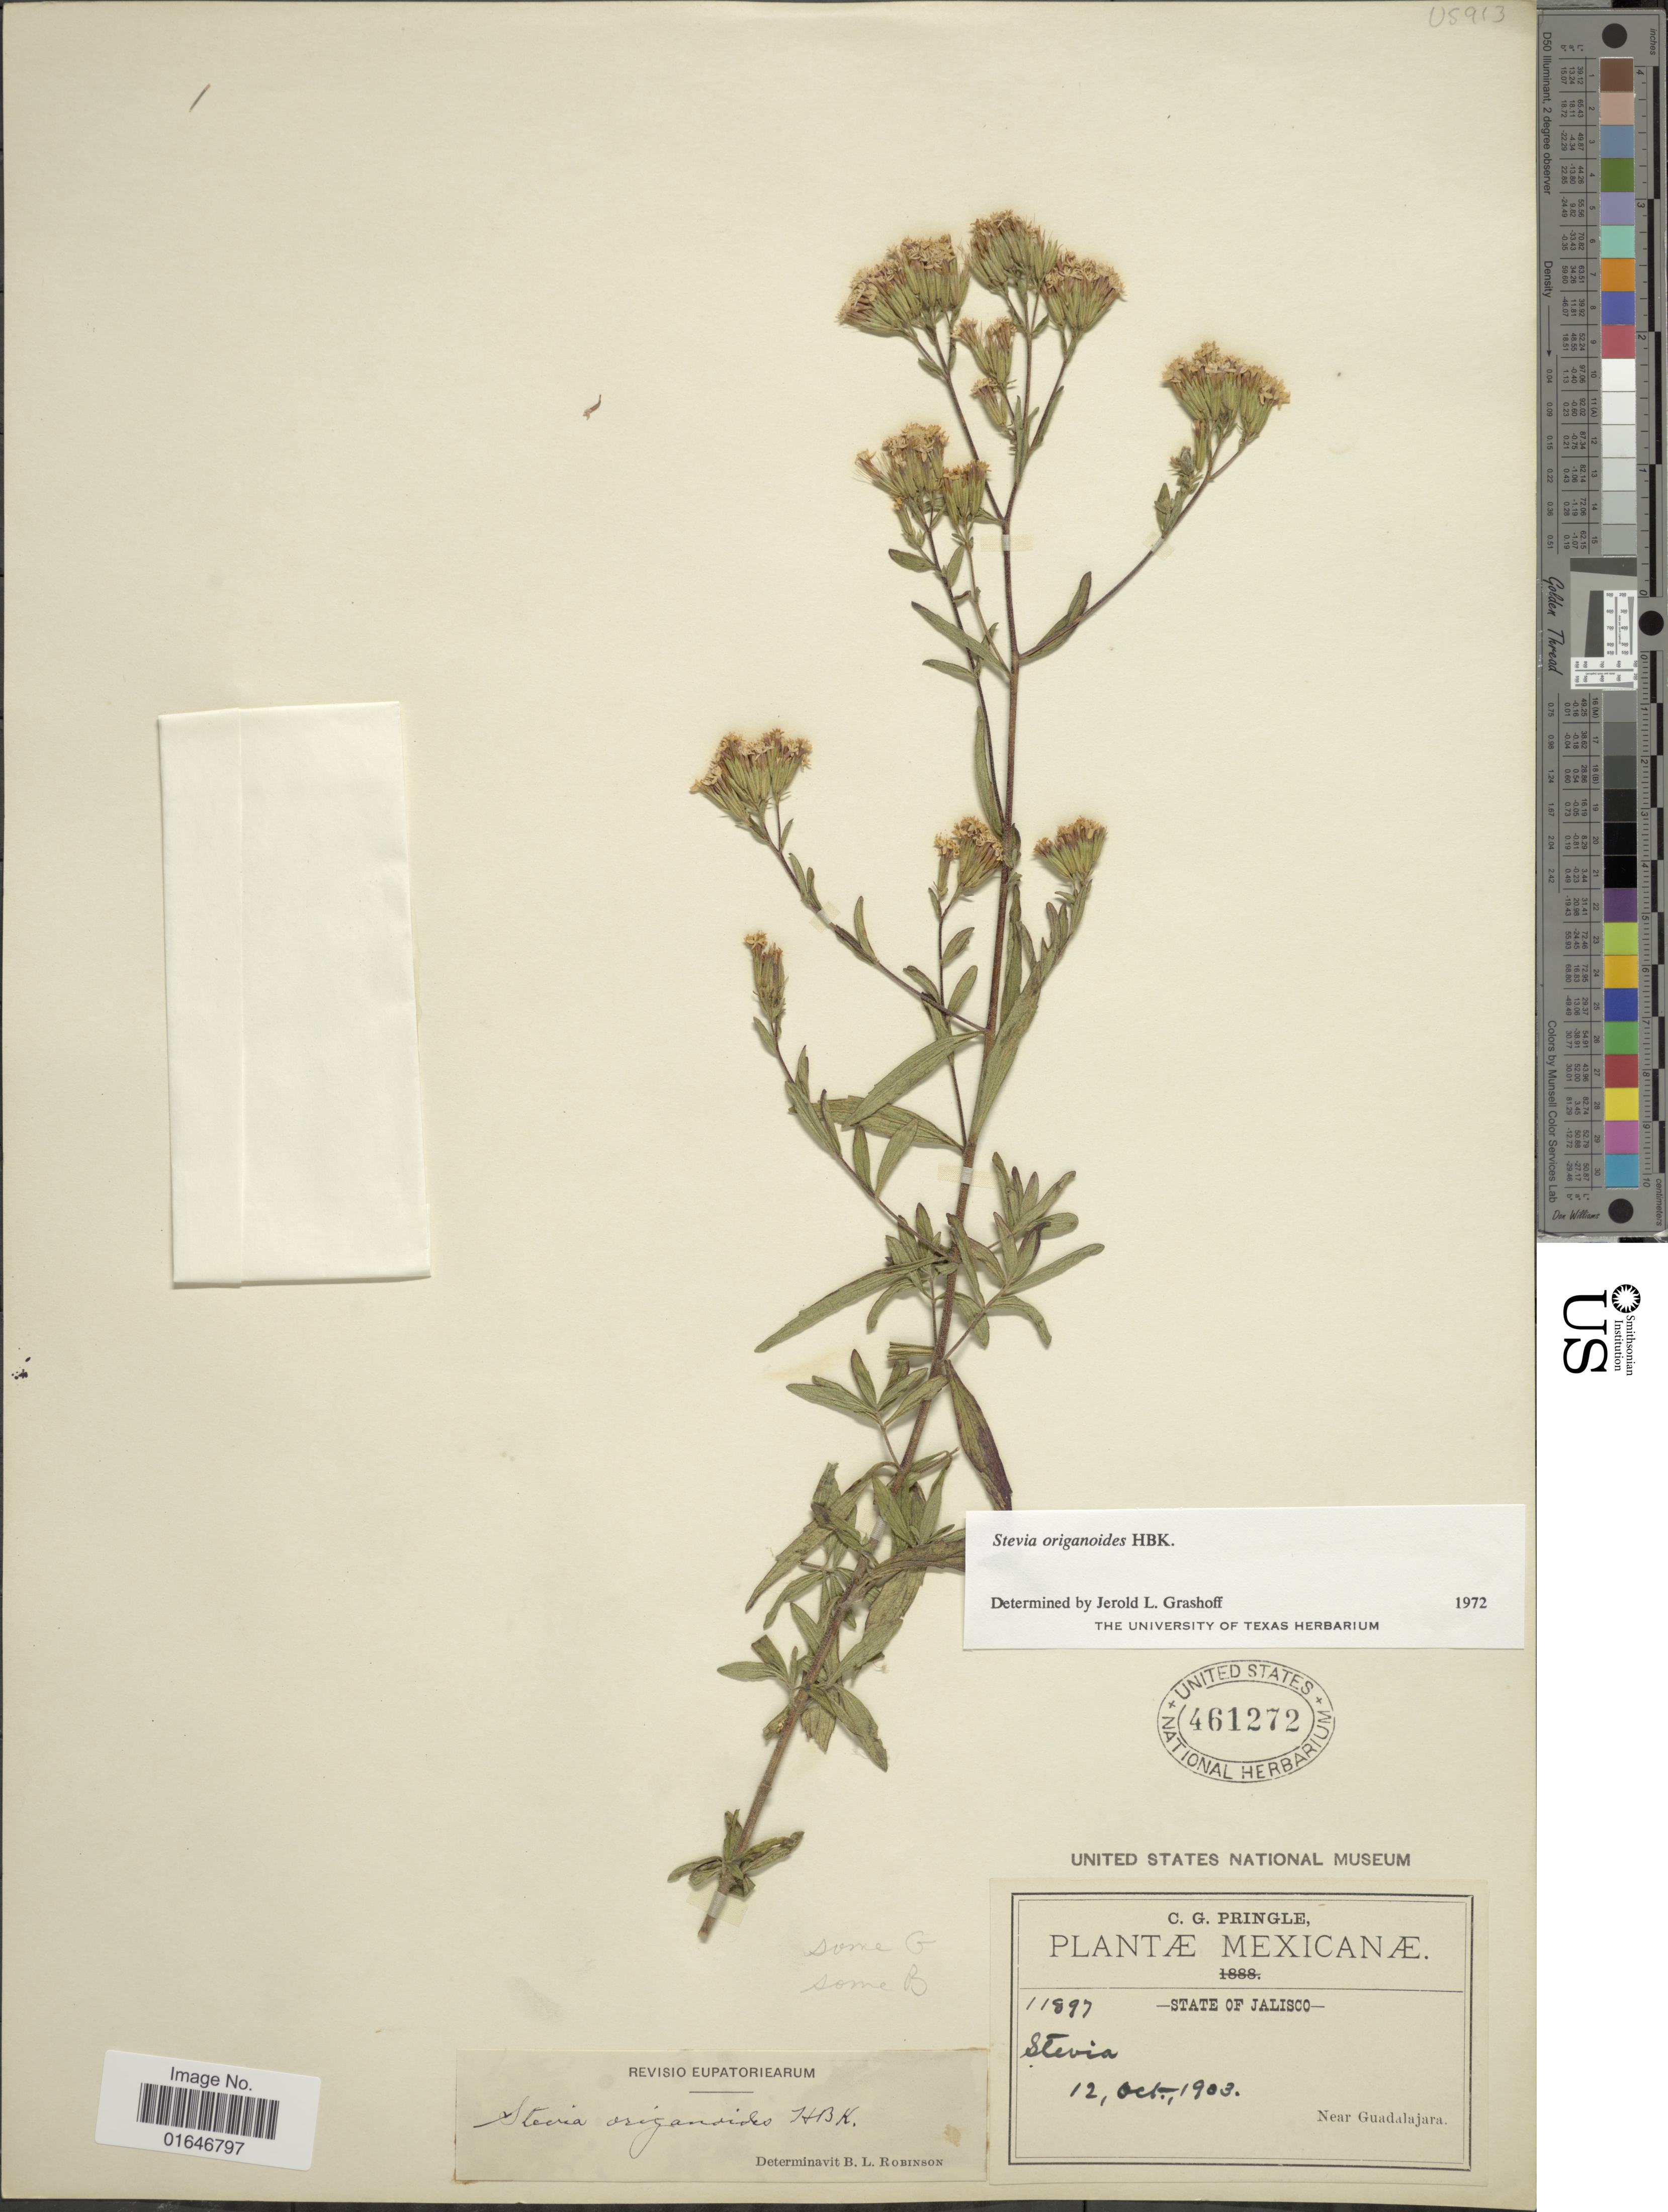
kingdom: Plantae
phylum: Tracheophyta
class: Magnoliopsida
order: Asterales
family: Asteraceae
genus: Stevia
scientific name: Stevia origanoides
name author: Kunth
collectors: C. G. Pringle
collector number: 11897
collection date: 1903-10-12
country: Mexico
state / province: Jalisco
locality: Near Guadalajara.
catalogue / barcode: US 461272